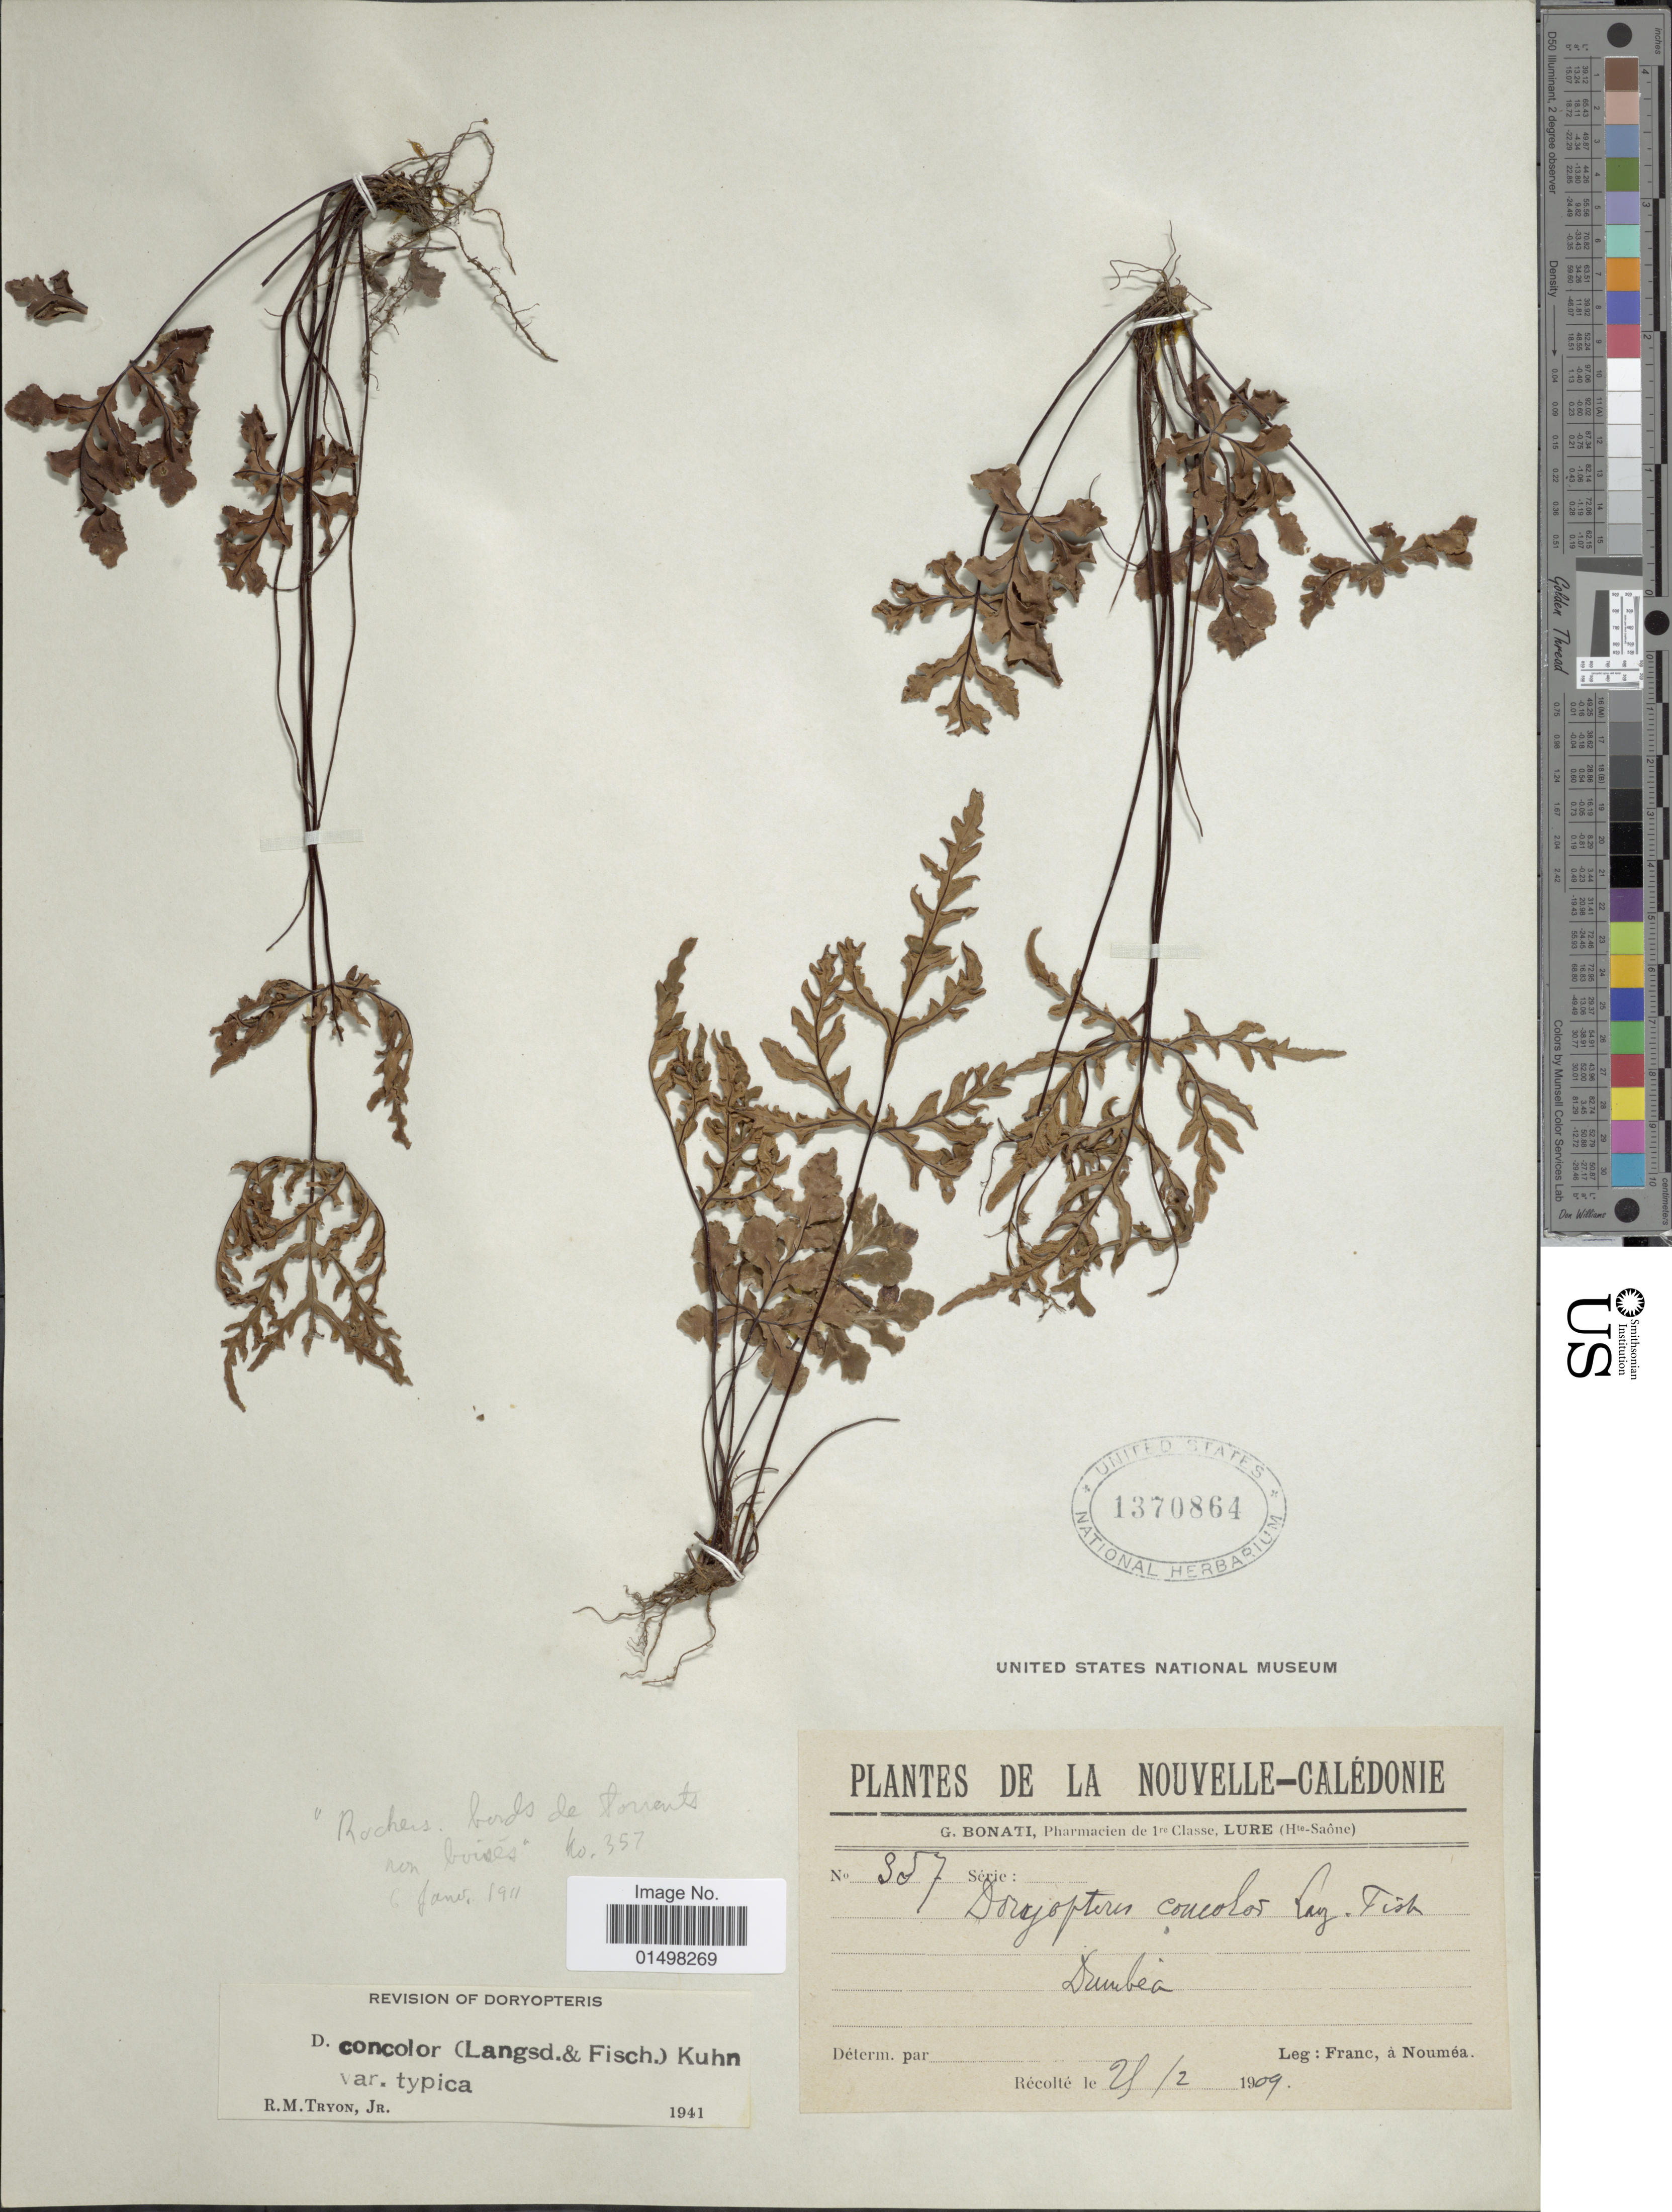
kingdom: Plantae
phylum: Tracheophyta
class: Polypodiopsida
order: Polypodiales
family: Pteridaceae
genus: Doryopteris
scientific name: Doryopteris concolor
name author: (Langsd. & Fisch.) Kuhn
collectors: Franc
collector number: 357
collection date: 1909-02-25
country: New Caledonia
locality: Dumbéa.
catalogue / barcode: US 1370864